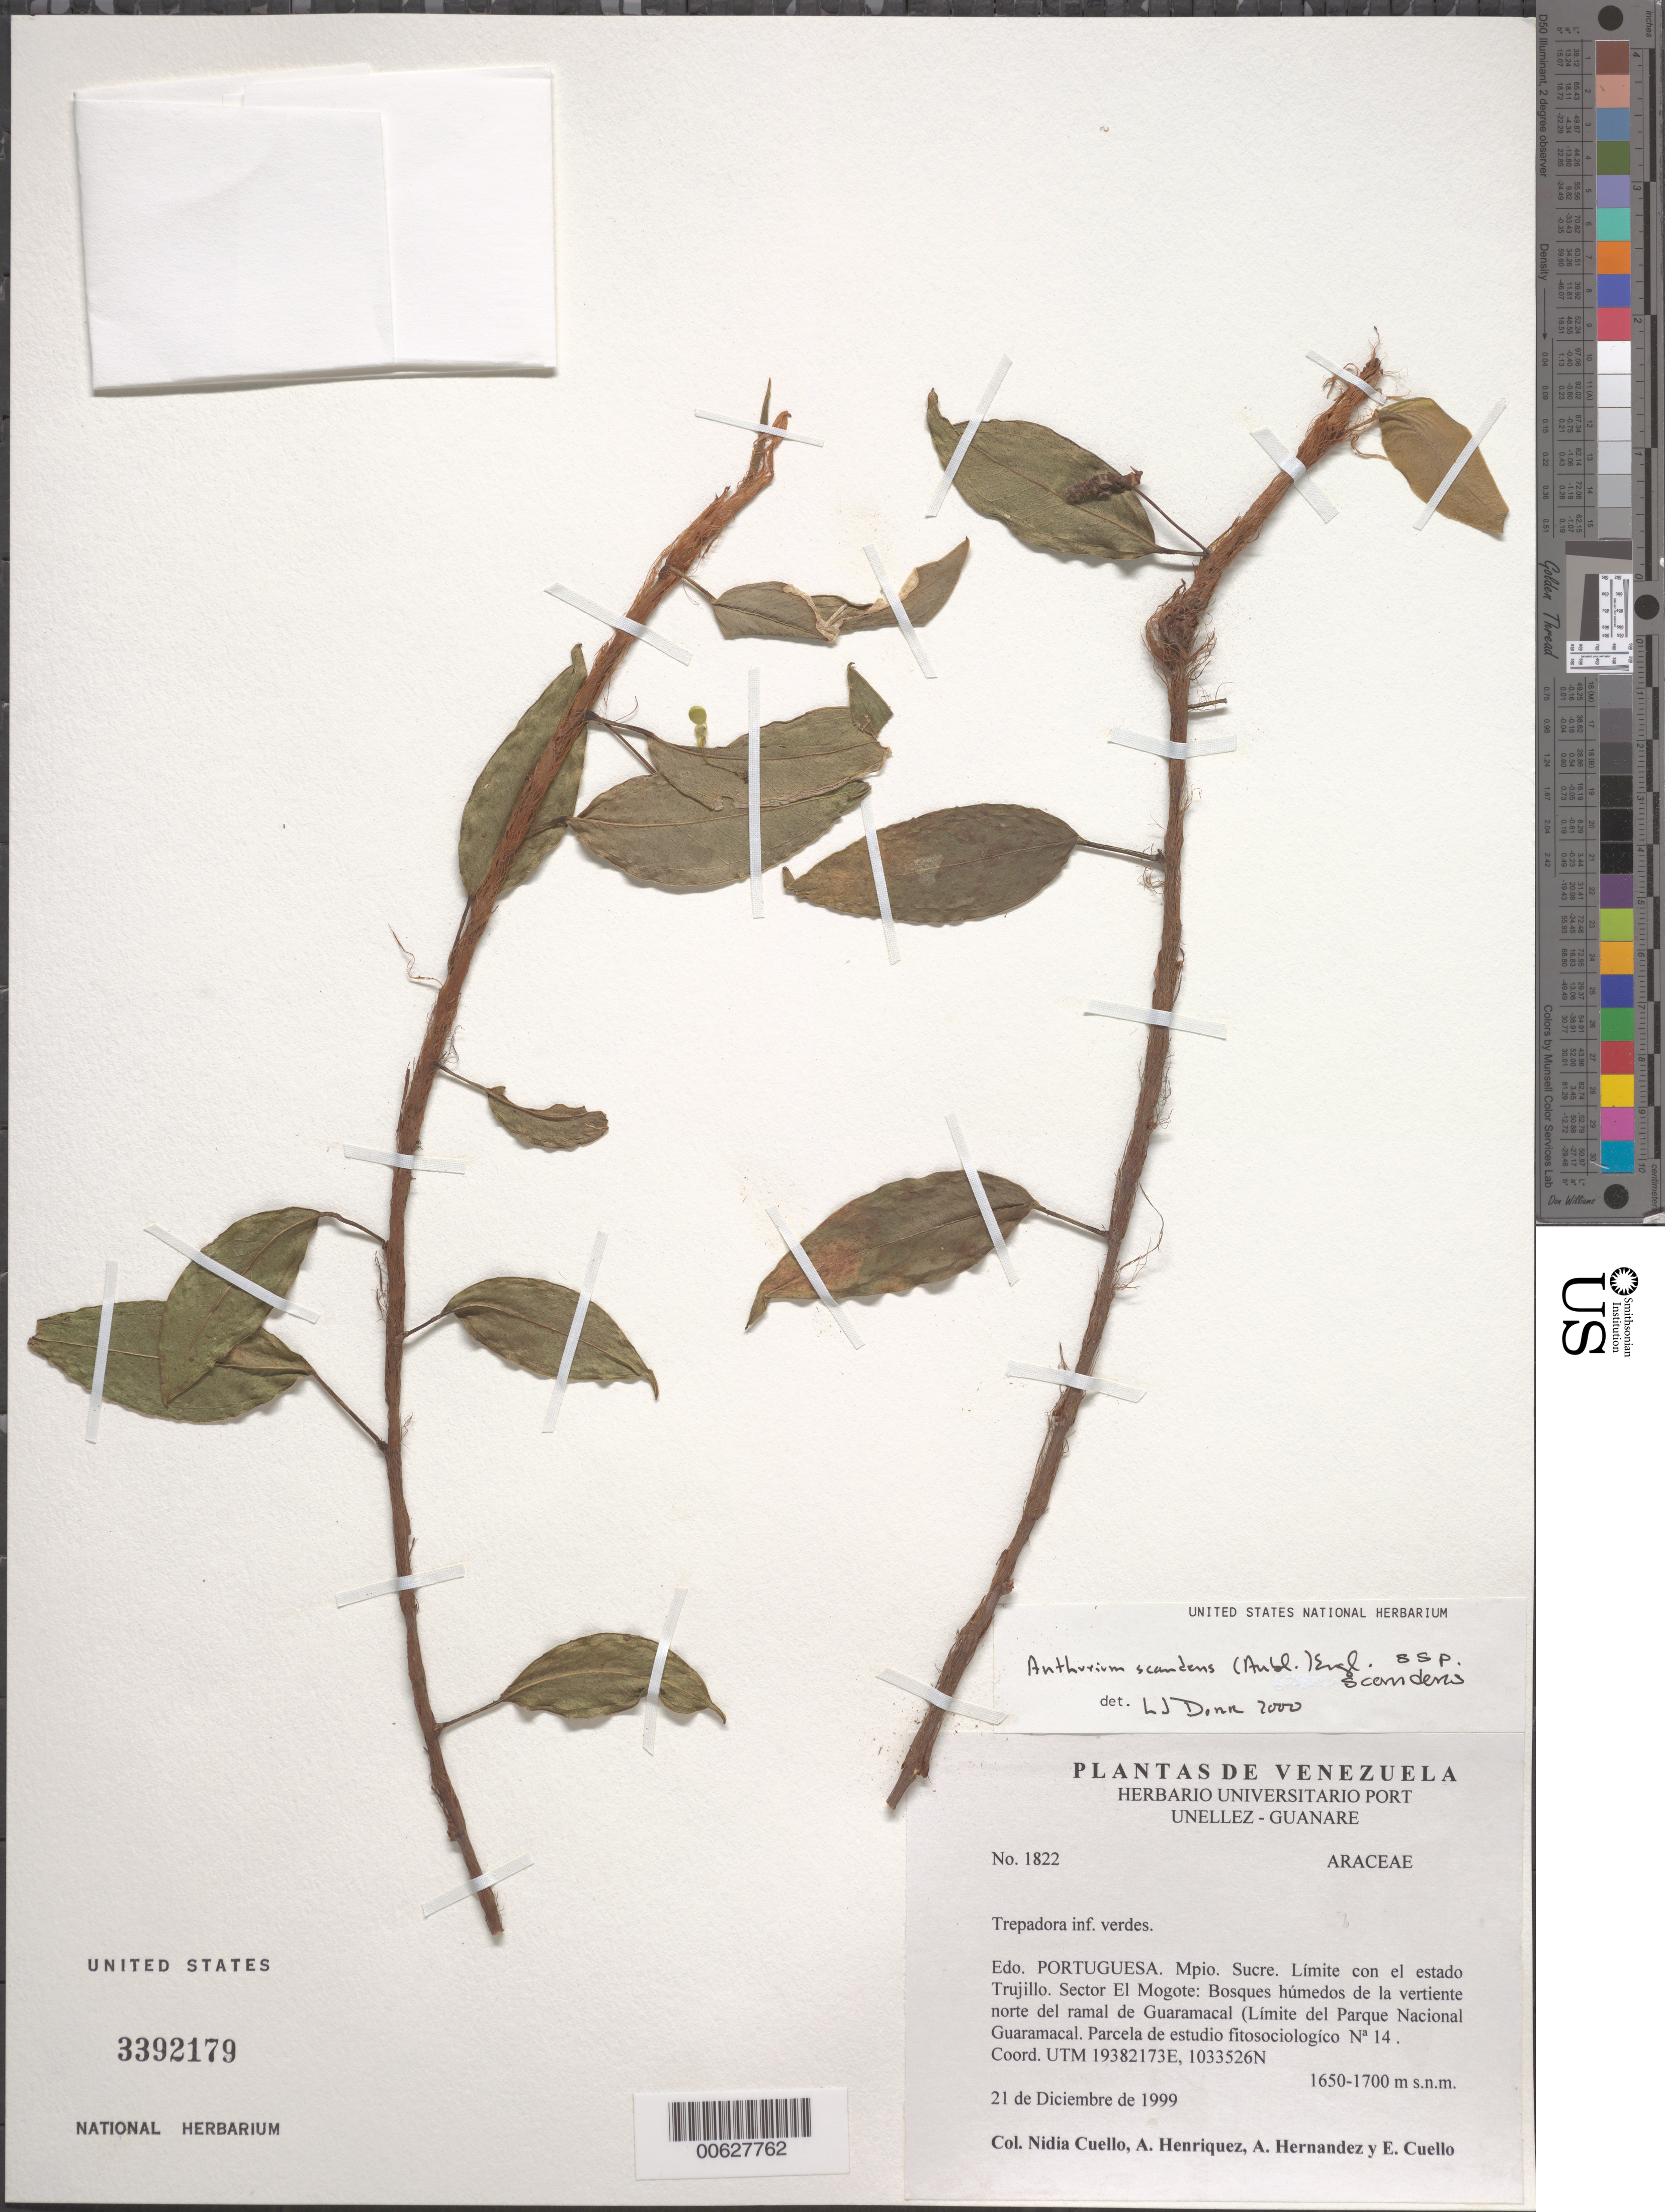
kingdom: Plantae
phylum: Tracheophyta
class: Liliopsida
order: Alismatales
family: Araceae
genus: Anthurium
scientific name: Anthurium scandens subsp. scandens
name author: (Aubl.) Engl.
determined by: Dorr, L. J., (BOT), Smithsonian Institution - National Museum of Natural History (UNITED STATES)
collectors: N. L. Cuello, A. Henriquez, B. G. Stergios & E. Cuello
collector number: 1822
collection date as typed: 21 Dec 1999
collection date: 1999-12-21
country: Venezuela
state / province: Portuguesa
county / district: Sucre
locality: Sector El Mogote, vertiente N ramal de Guaramacal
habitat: Bosques Húmedos.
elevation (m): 1650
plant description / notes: PORT, US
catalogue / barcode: US 3392179